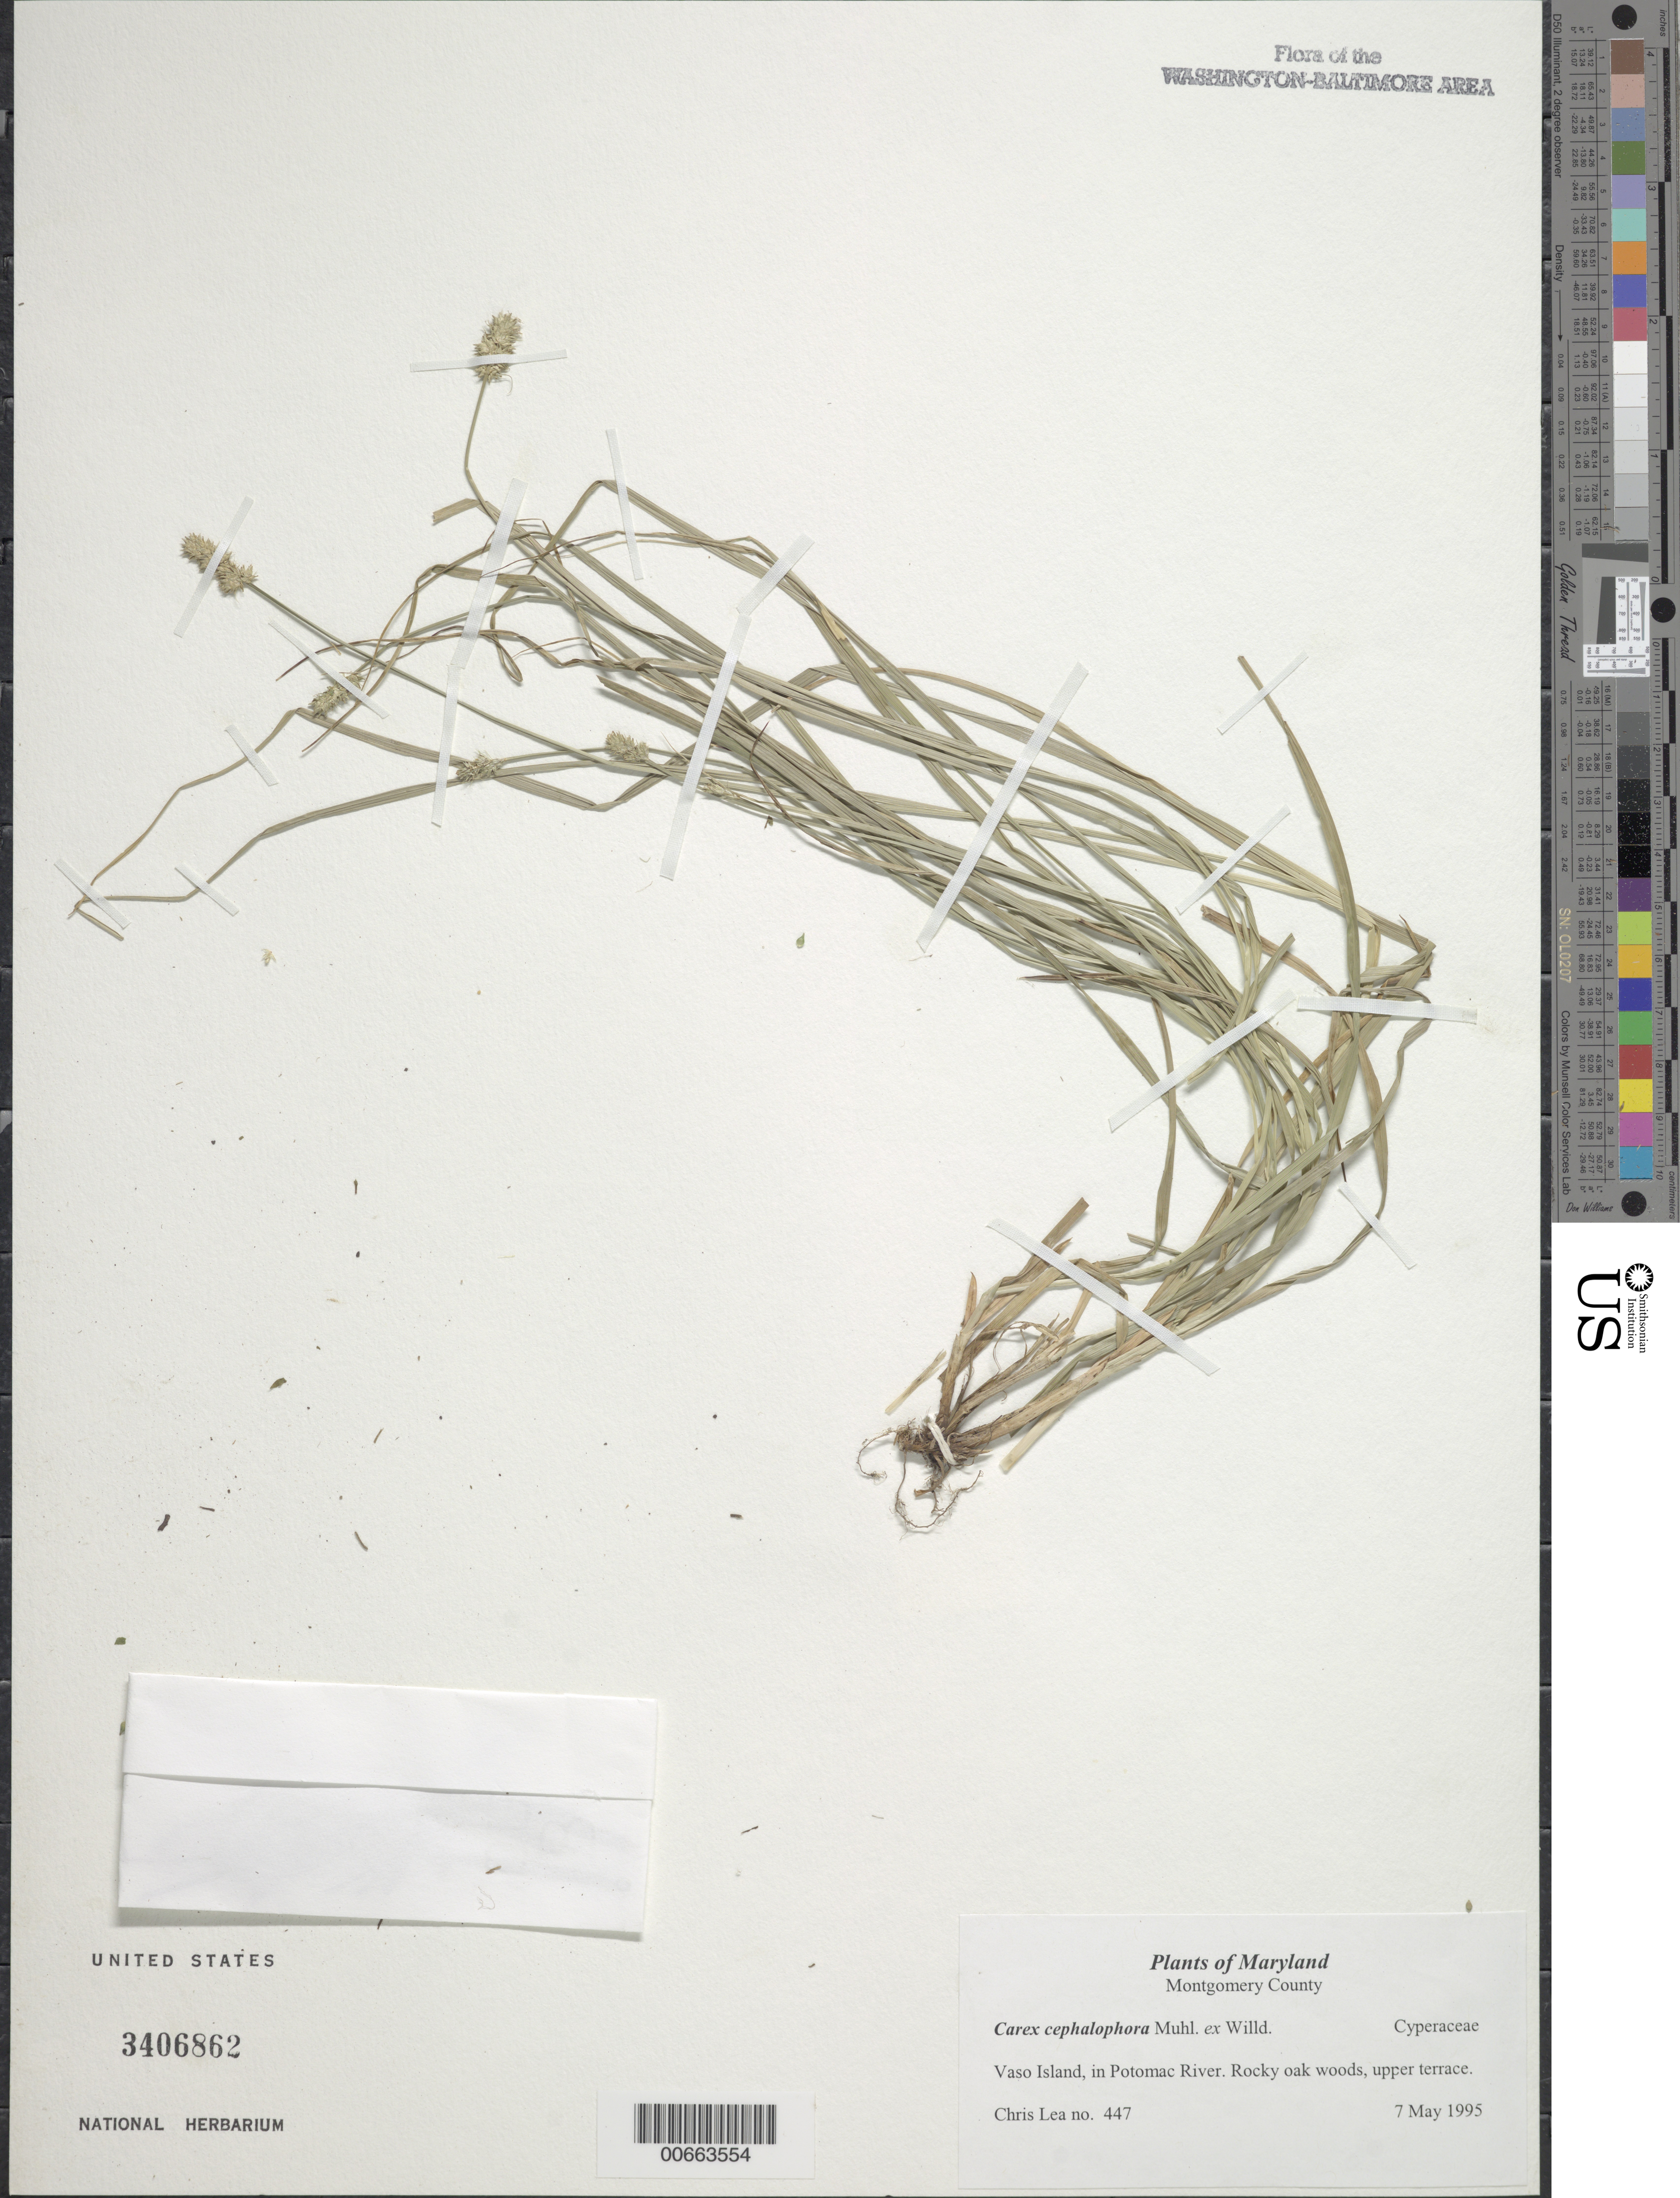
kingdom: Plantae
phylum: Tracheophyta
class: Liliopsida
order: Poales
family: Cyperaceae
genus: Carex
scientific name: Carex cephalophora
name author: Muhl. ex Willd.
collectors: C. Lea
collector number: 447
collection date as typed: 07 May 1995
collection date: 1995-05-07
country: United States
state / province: Maryland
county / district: Montgomery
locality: Vaso Island, in Potomac River.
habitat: Rocky oak woods, upper terrace.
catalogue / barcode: US 3406862